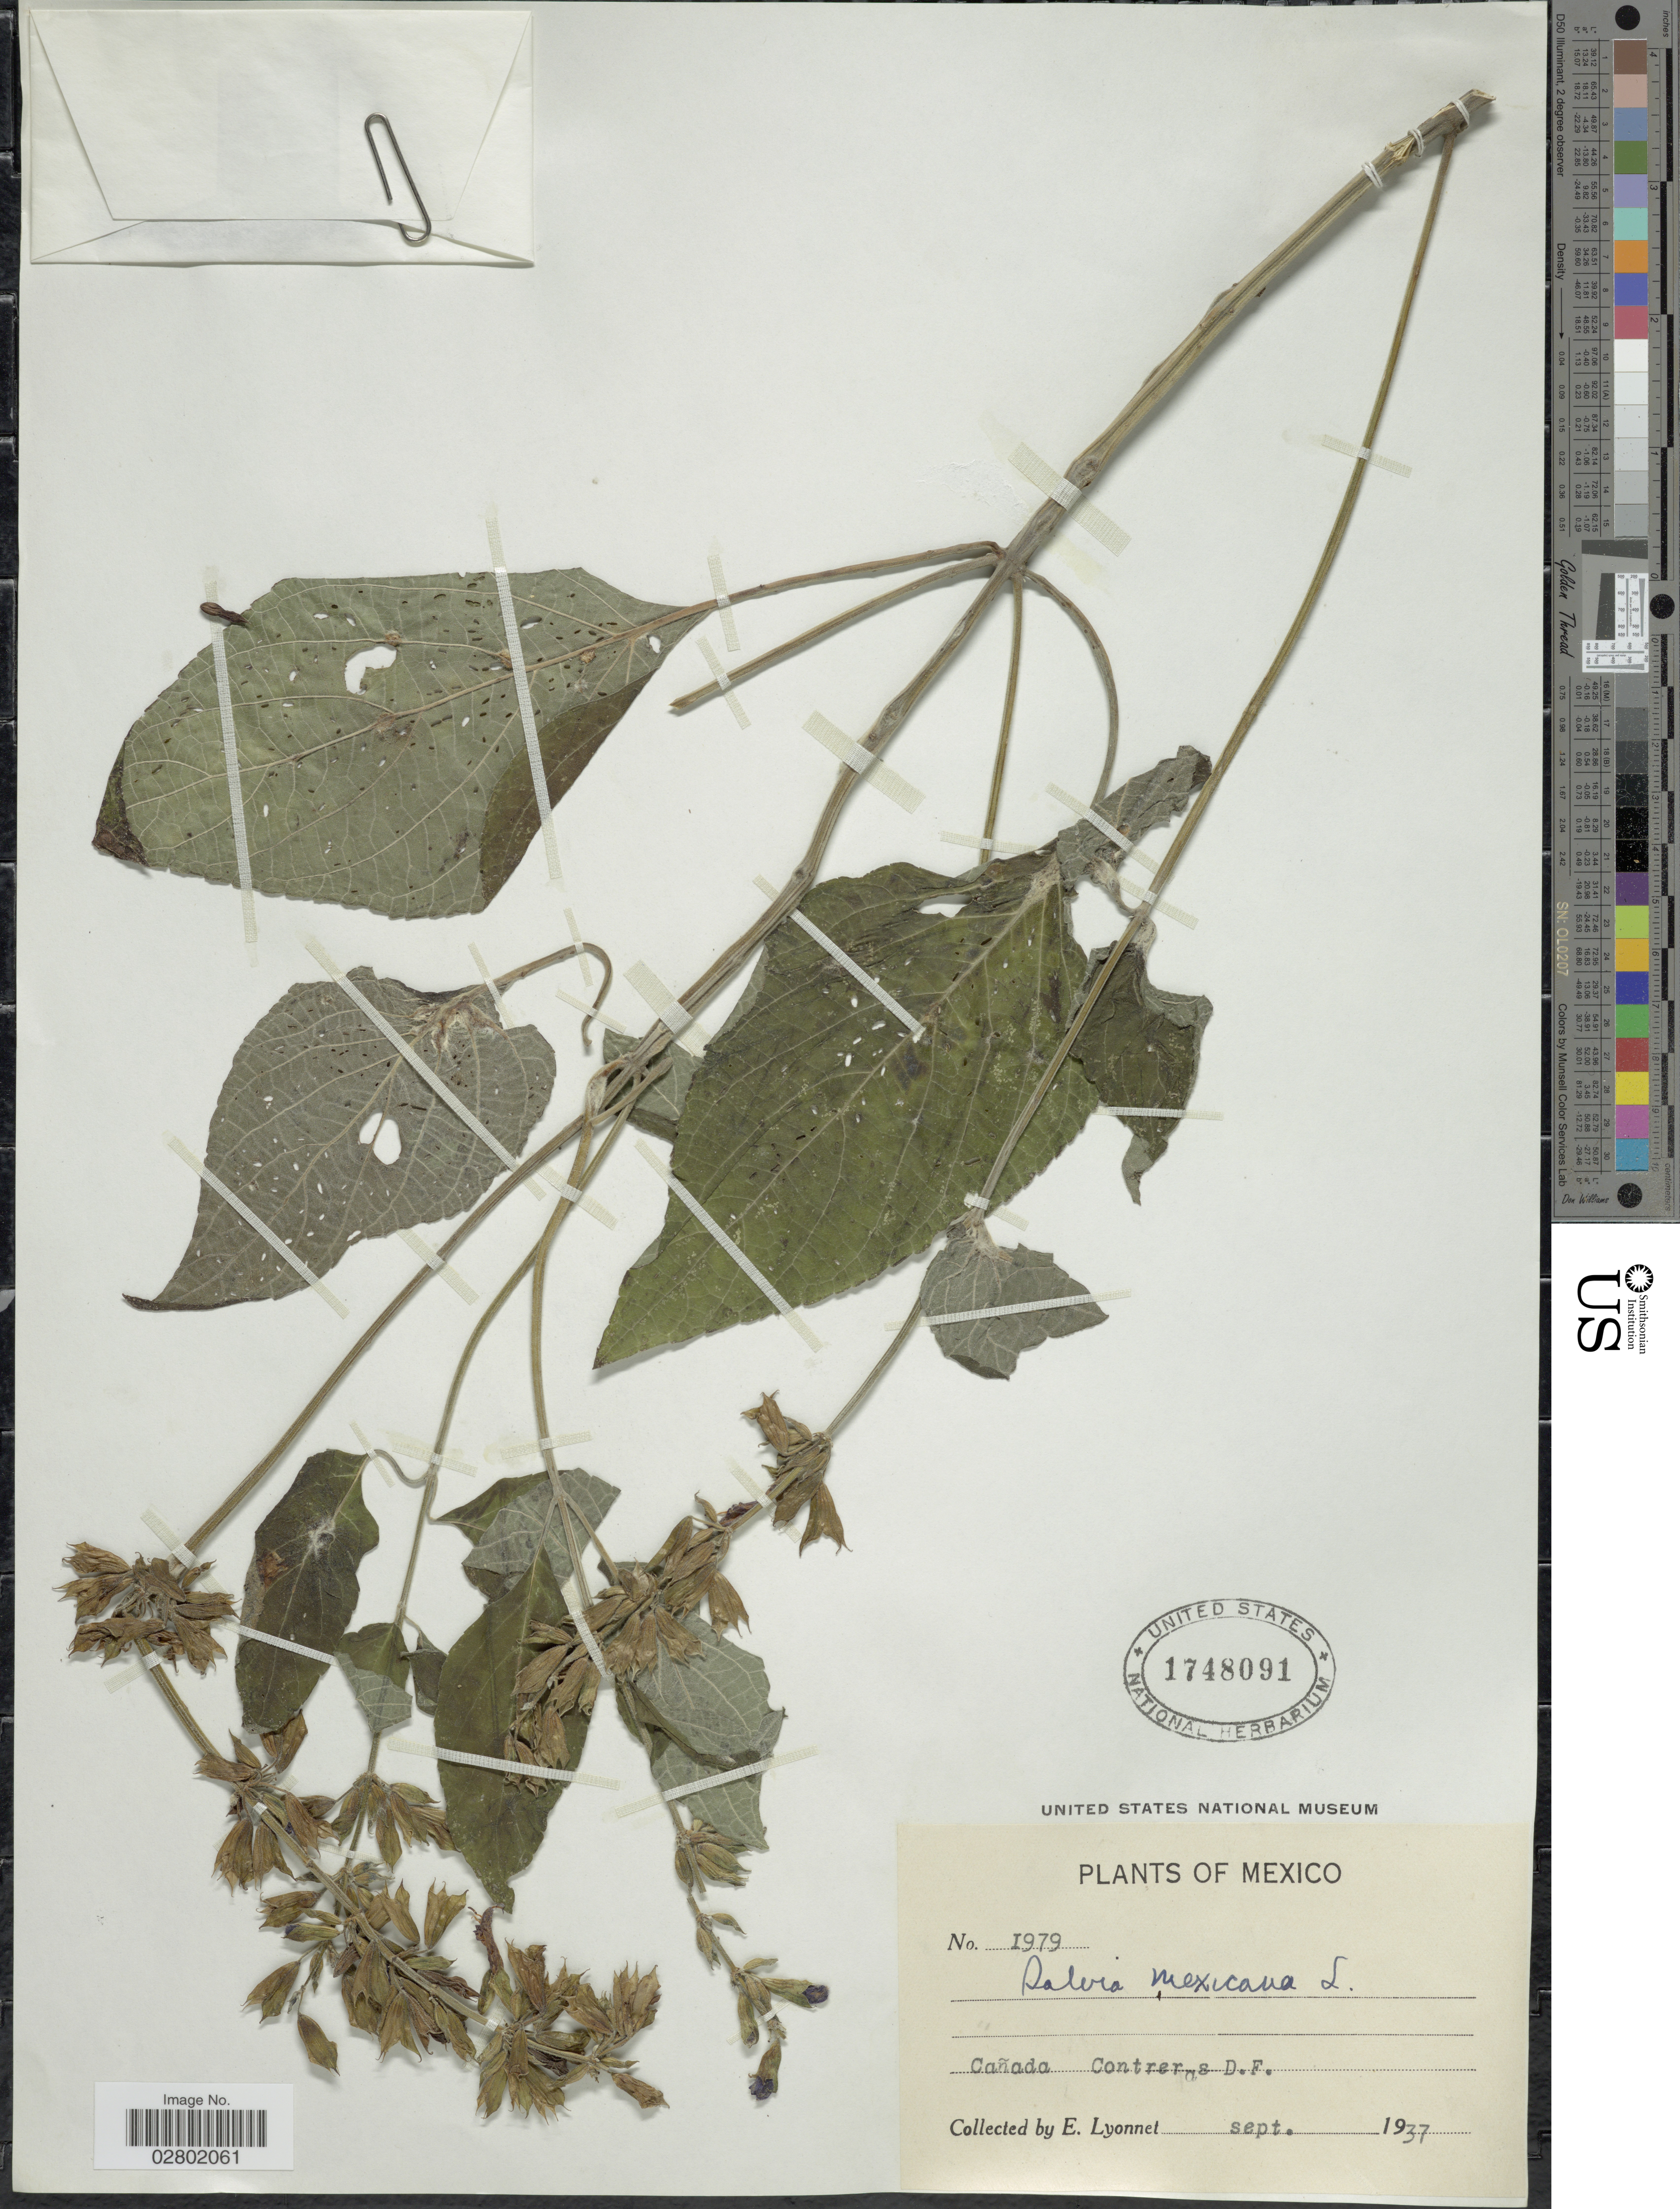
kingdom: Plantae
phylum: Tracheophyta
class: Magnoliopsida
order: Lamiales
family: Lamiaceae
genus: Salvia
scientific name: Salvia mexicana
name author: L.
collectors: E. Lyonnet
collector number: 1979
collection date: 1937-09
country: Mexico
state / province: Distrito Federal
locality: Cañada Contreras D.F.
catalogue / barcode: US 1748091